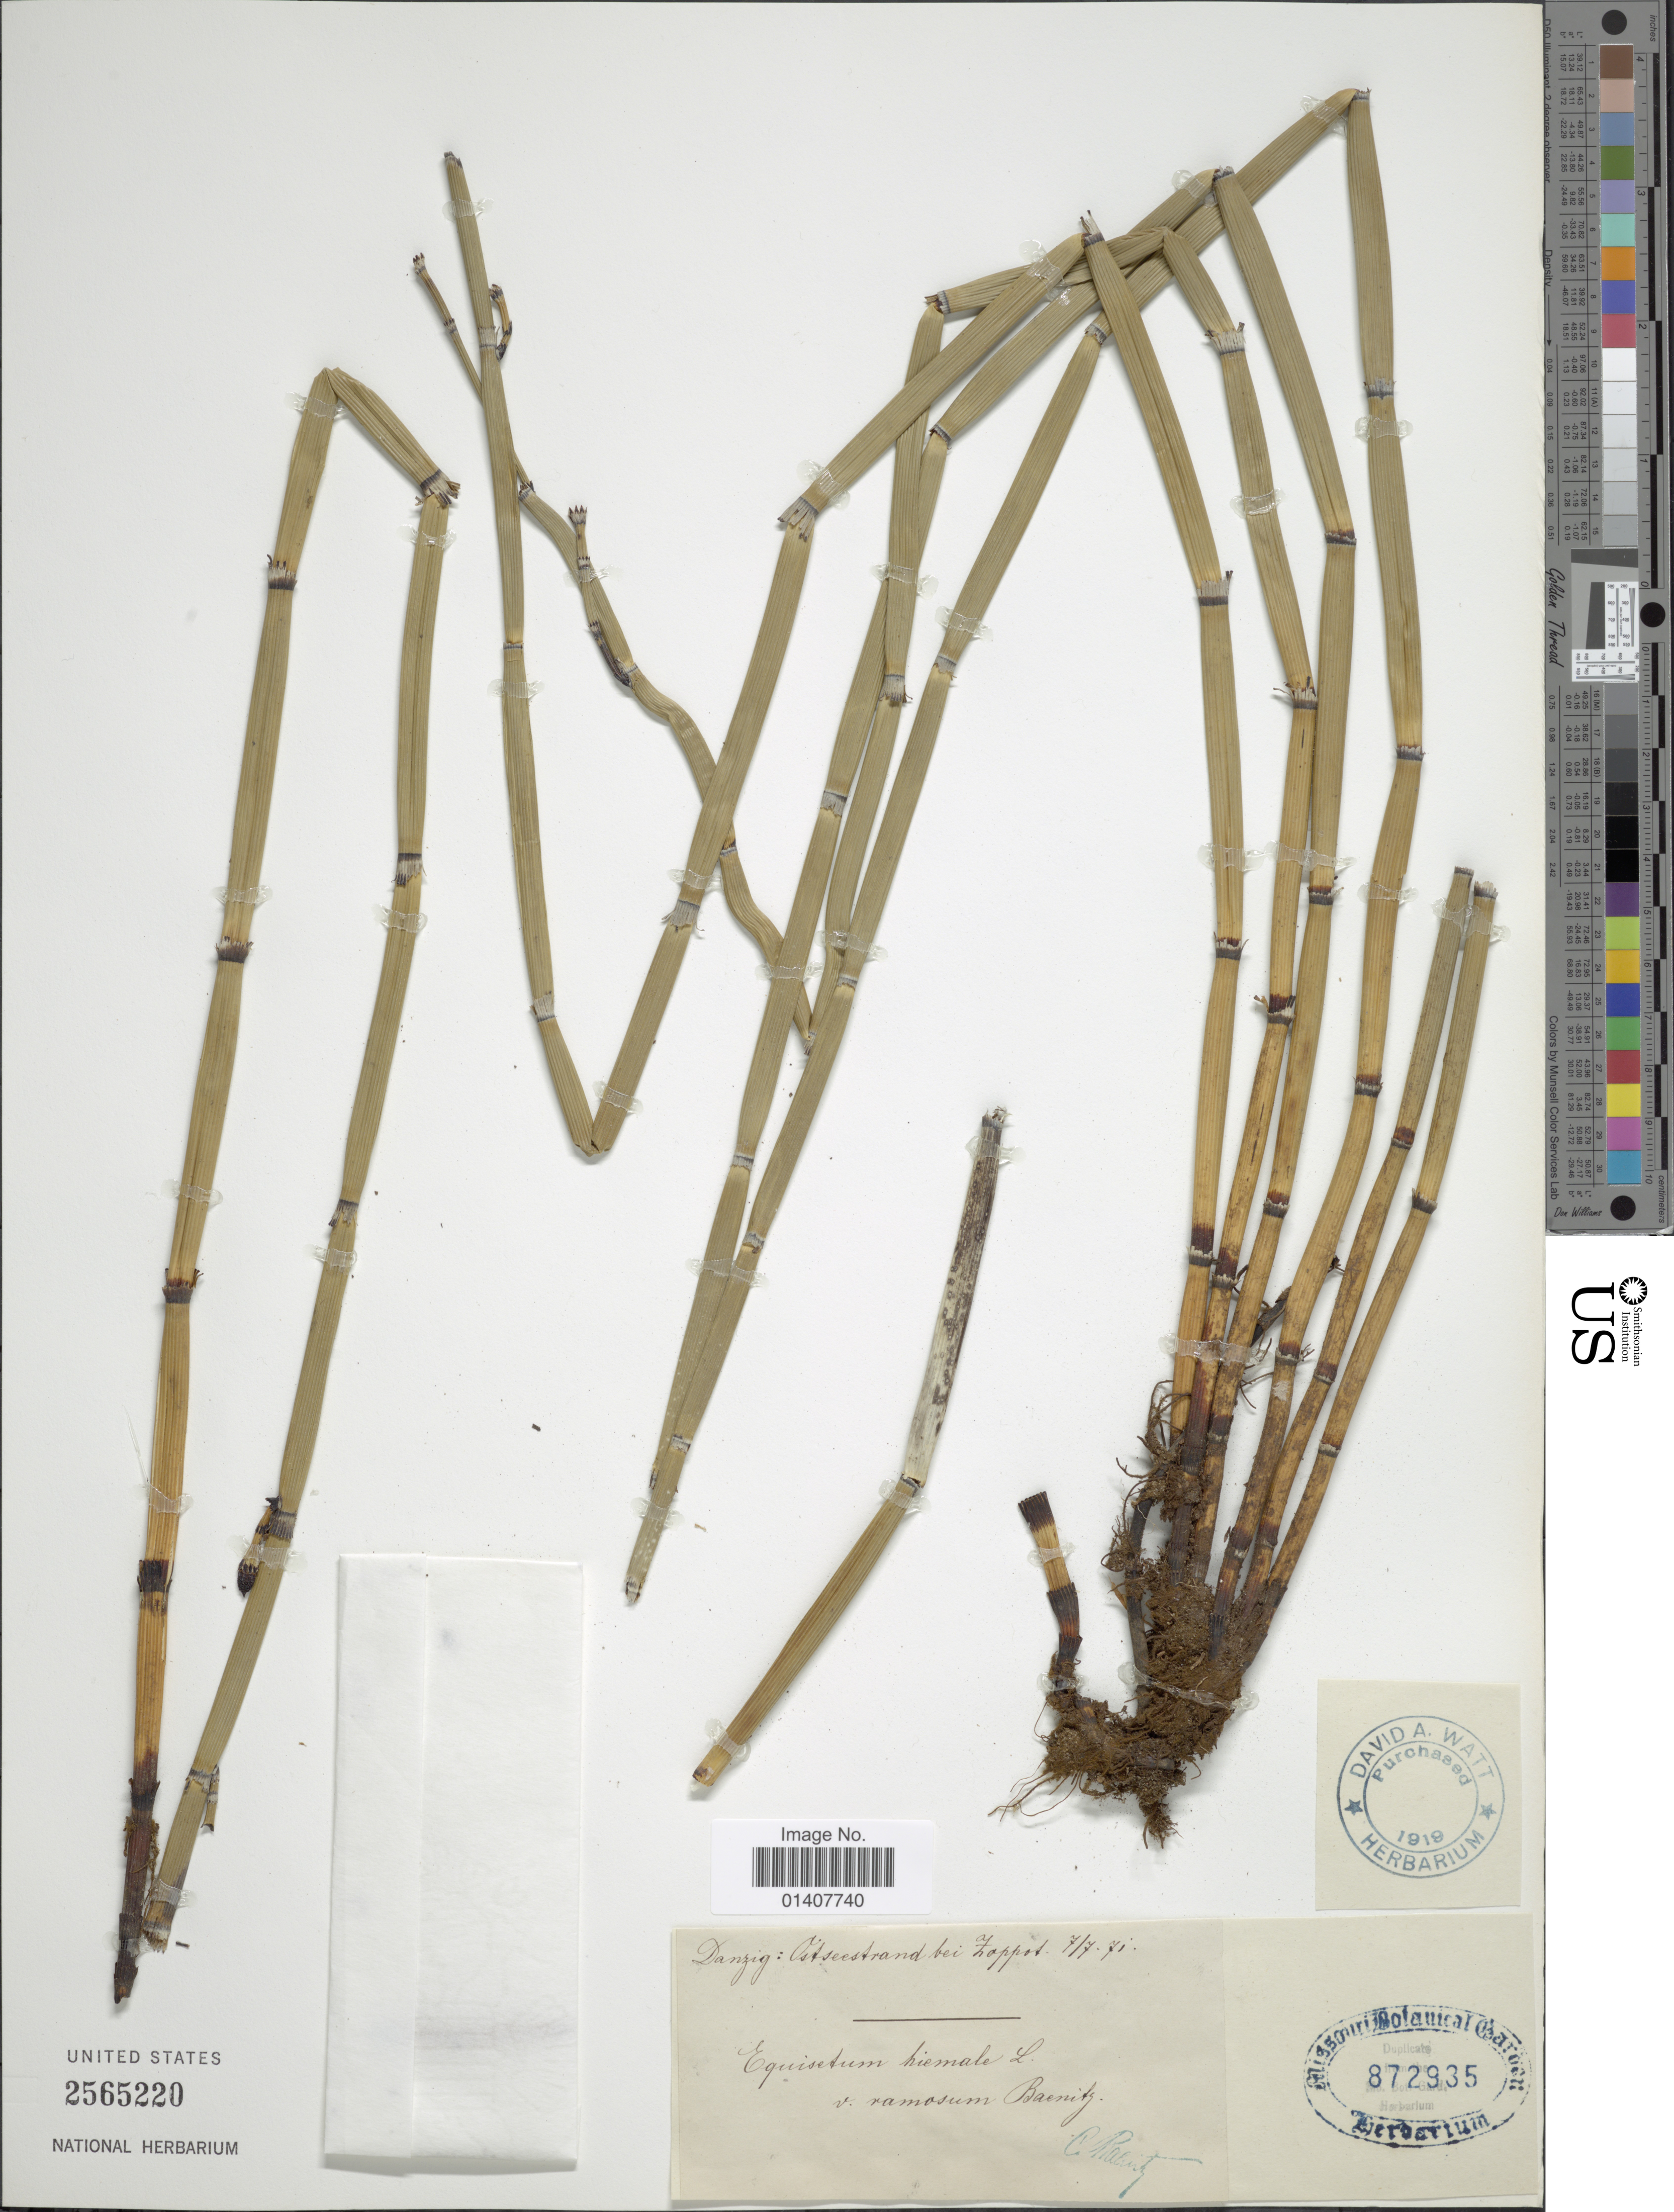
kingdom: Plantae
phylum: Tracheophyta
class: Polypodiopsida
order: Equisetales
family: Equisetaceae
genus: Equisetum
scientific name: Equisetum hyemale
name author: L.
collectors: C. G. Baenitz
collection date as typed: Transcribed d/m/y: 7/7/71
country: Poland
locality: Danzig: Ostseestrand bei Zappot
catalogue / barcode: US 2565220